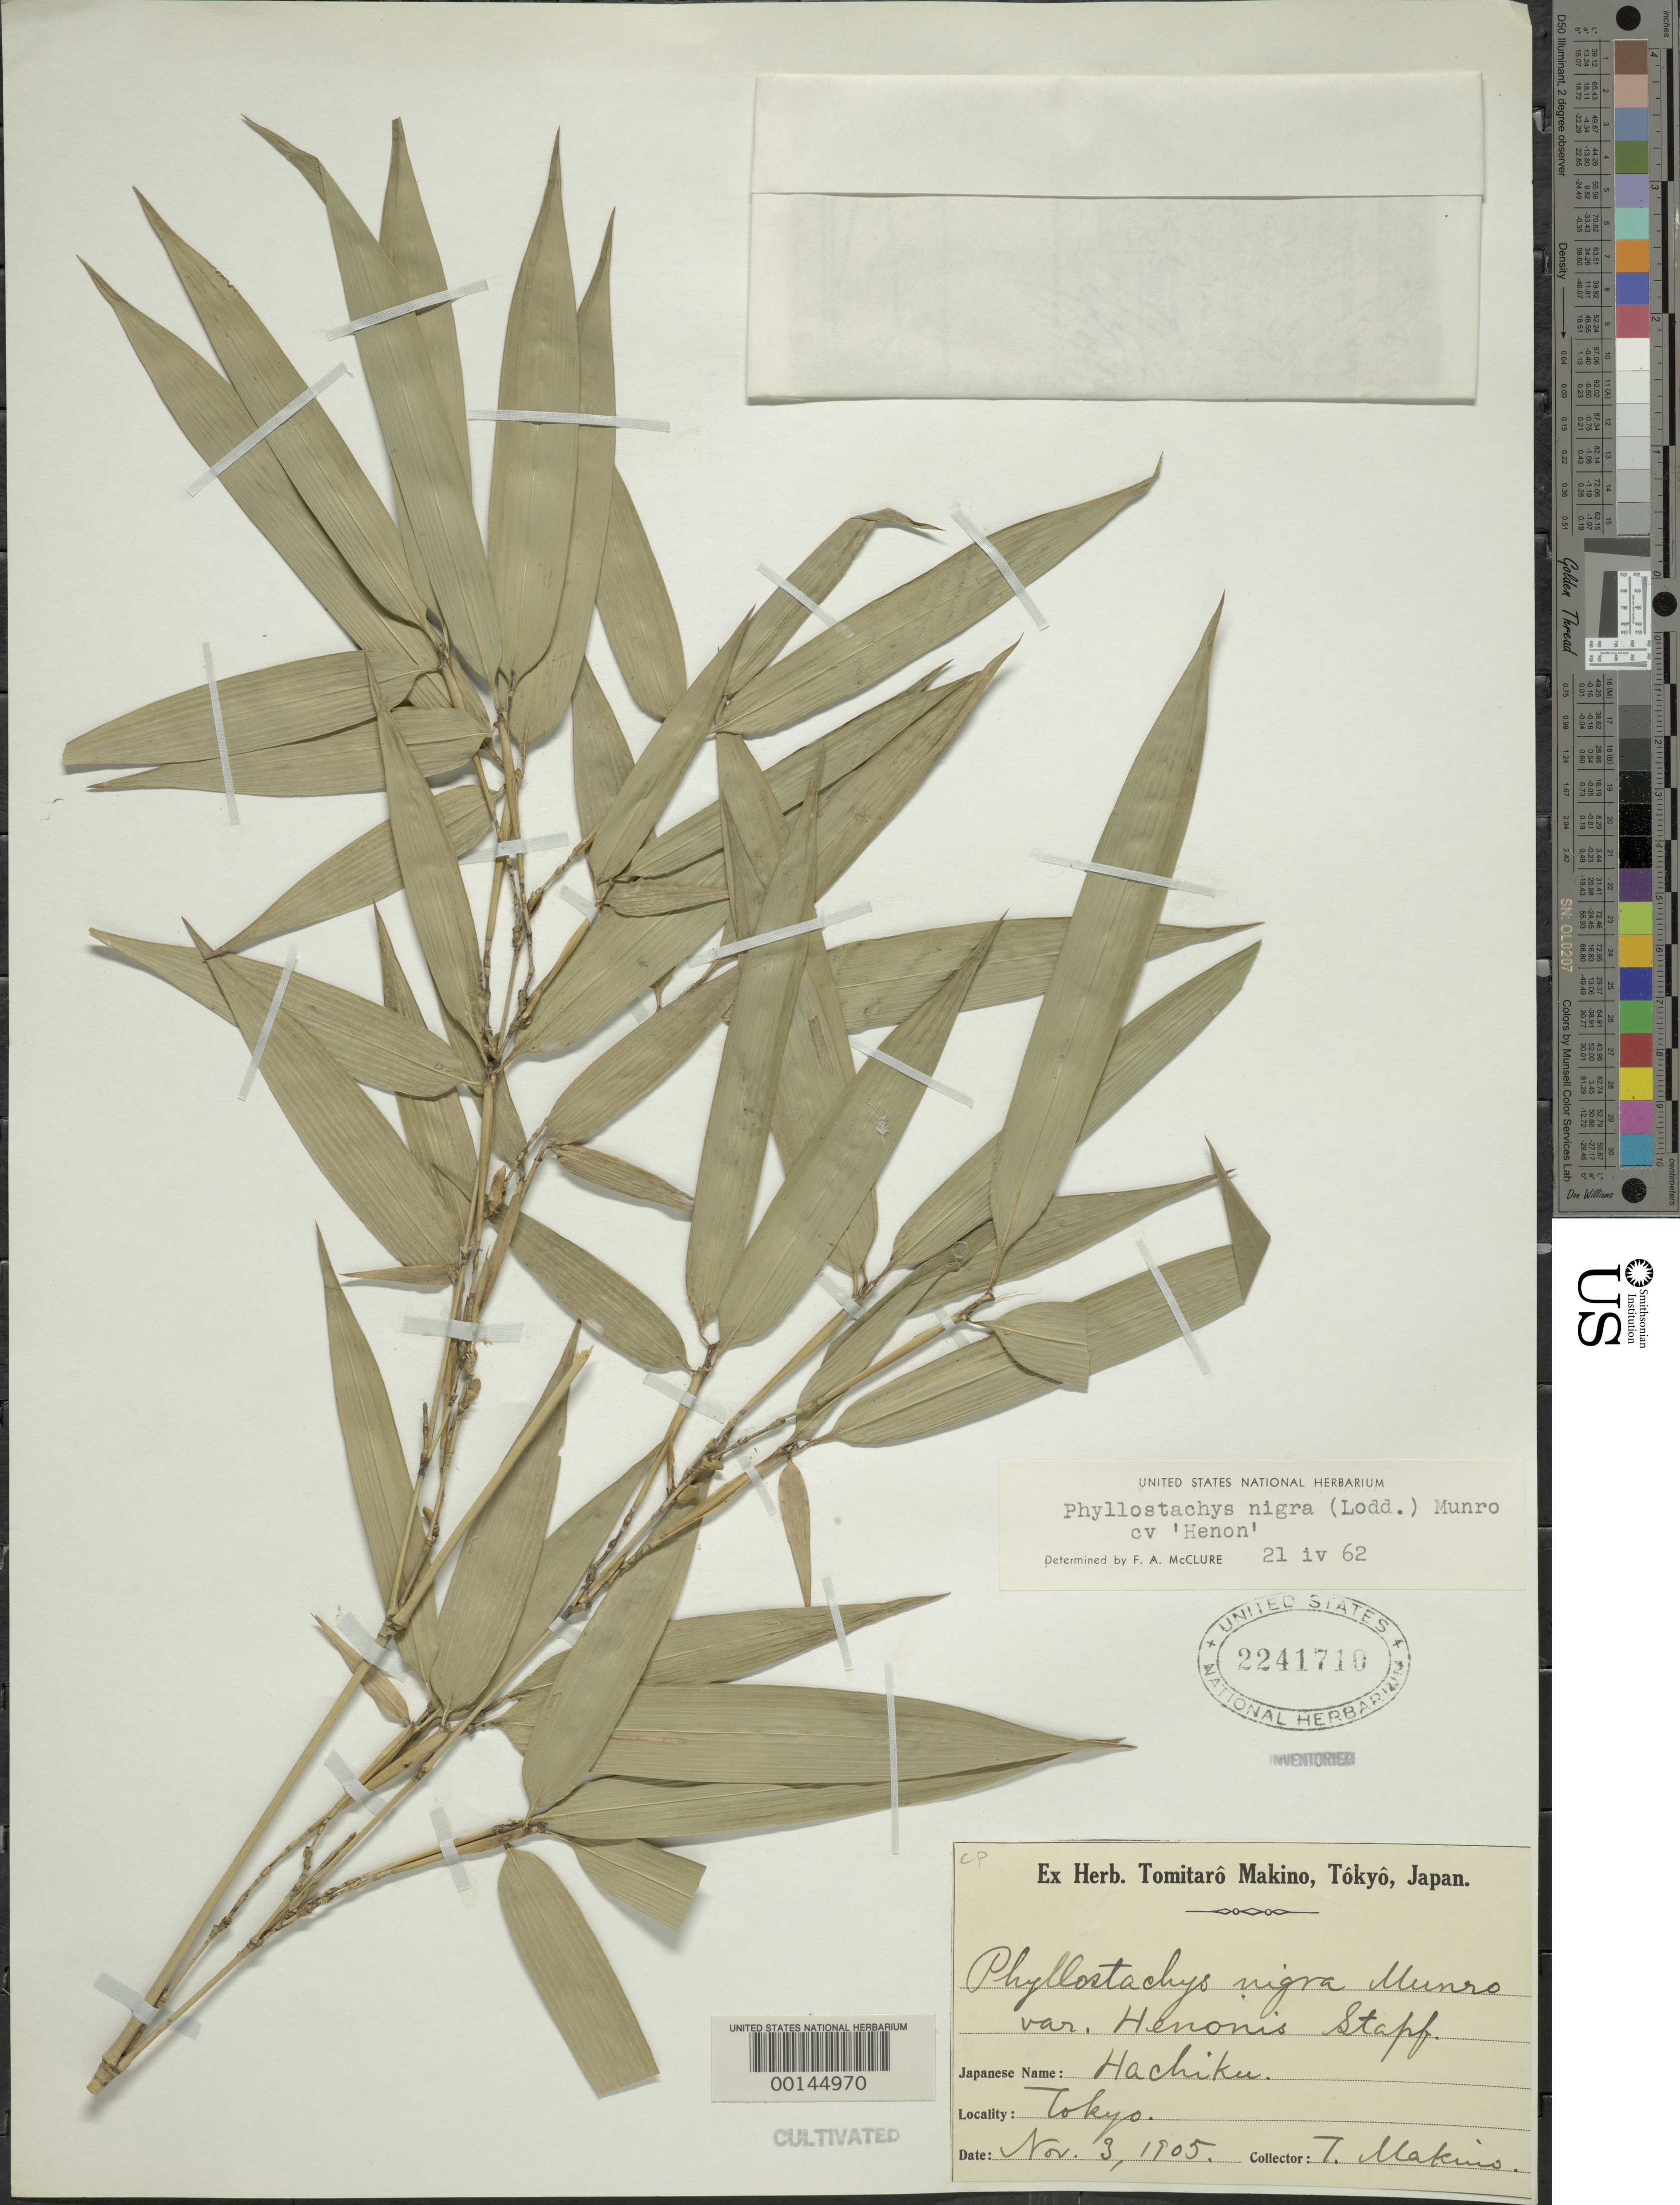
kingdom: Plantae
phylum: Tracheophyta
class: Liliopsida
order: Poales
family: Poaceae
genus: Phyllostachys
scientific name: Phyllostachys nigra var. henonis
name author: (Mitford) Stapf ex Rendle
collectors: T. Makino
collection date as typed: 03 Nov 1905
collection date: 1905-11-03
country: Japan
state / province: Tokyo, Federal City of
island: Honshu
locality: Tokyo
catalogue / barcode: US 2241710